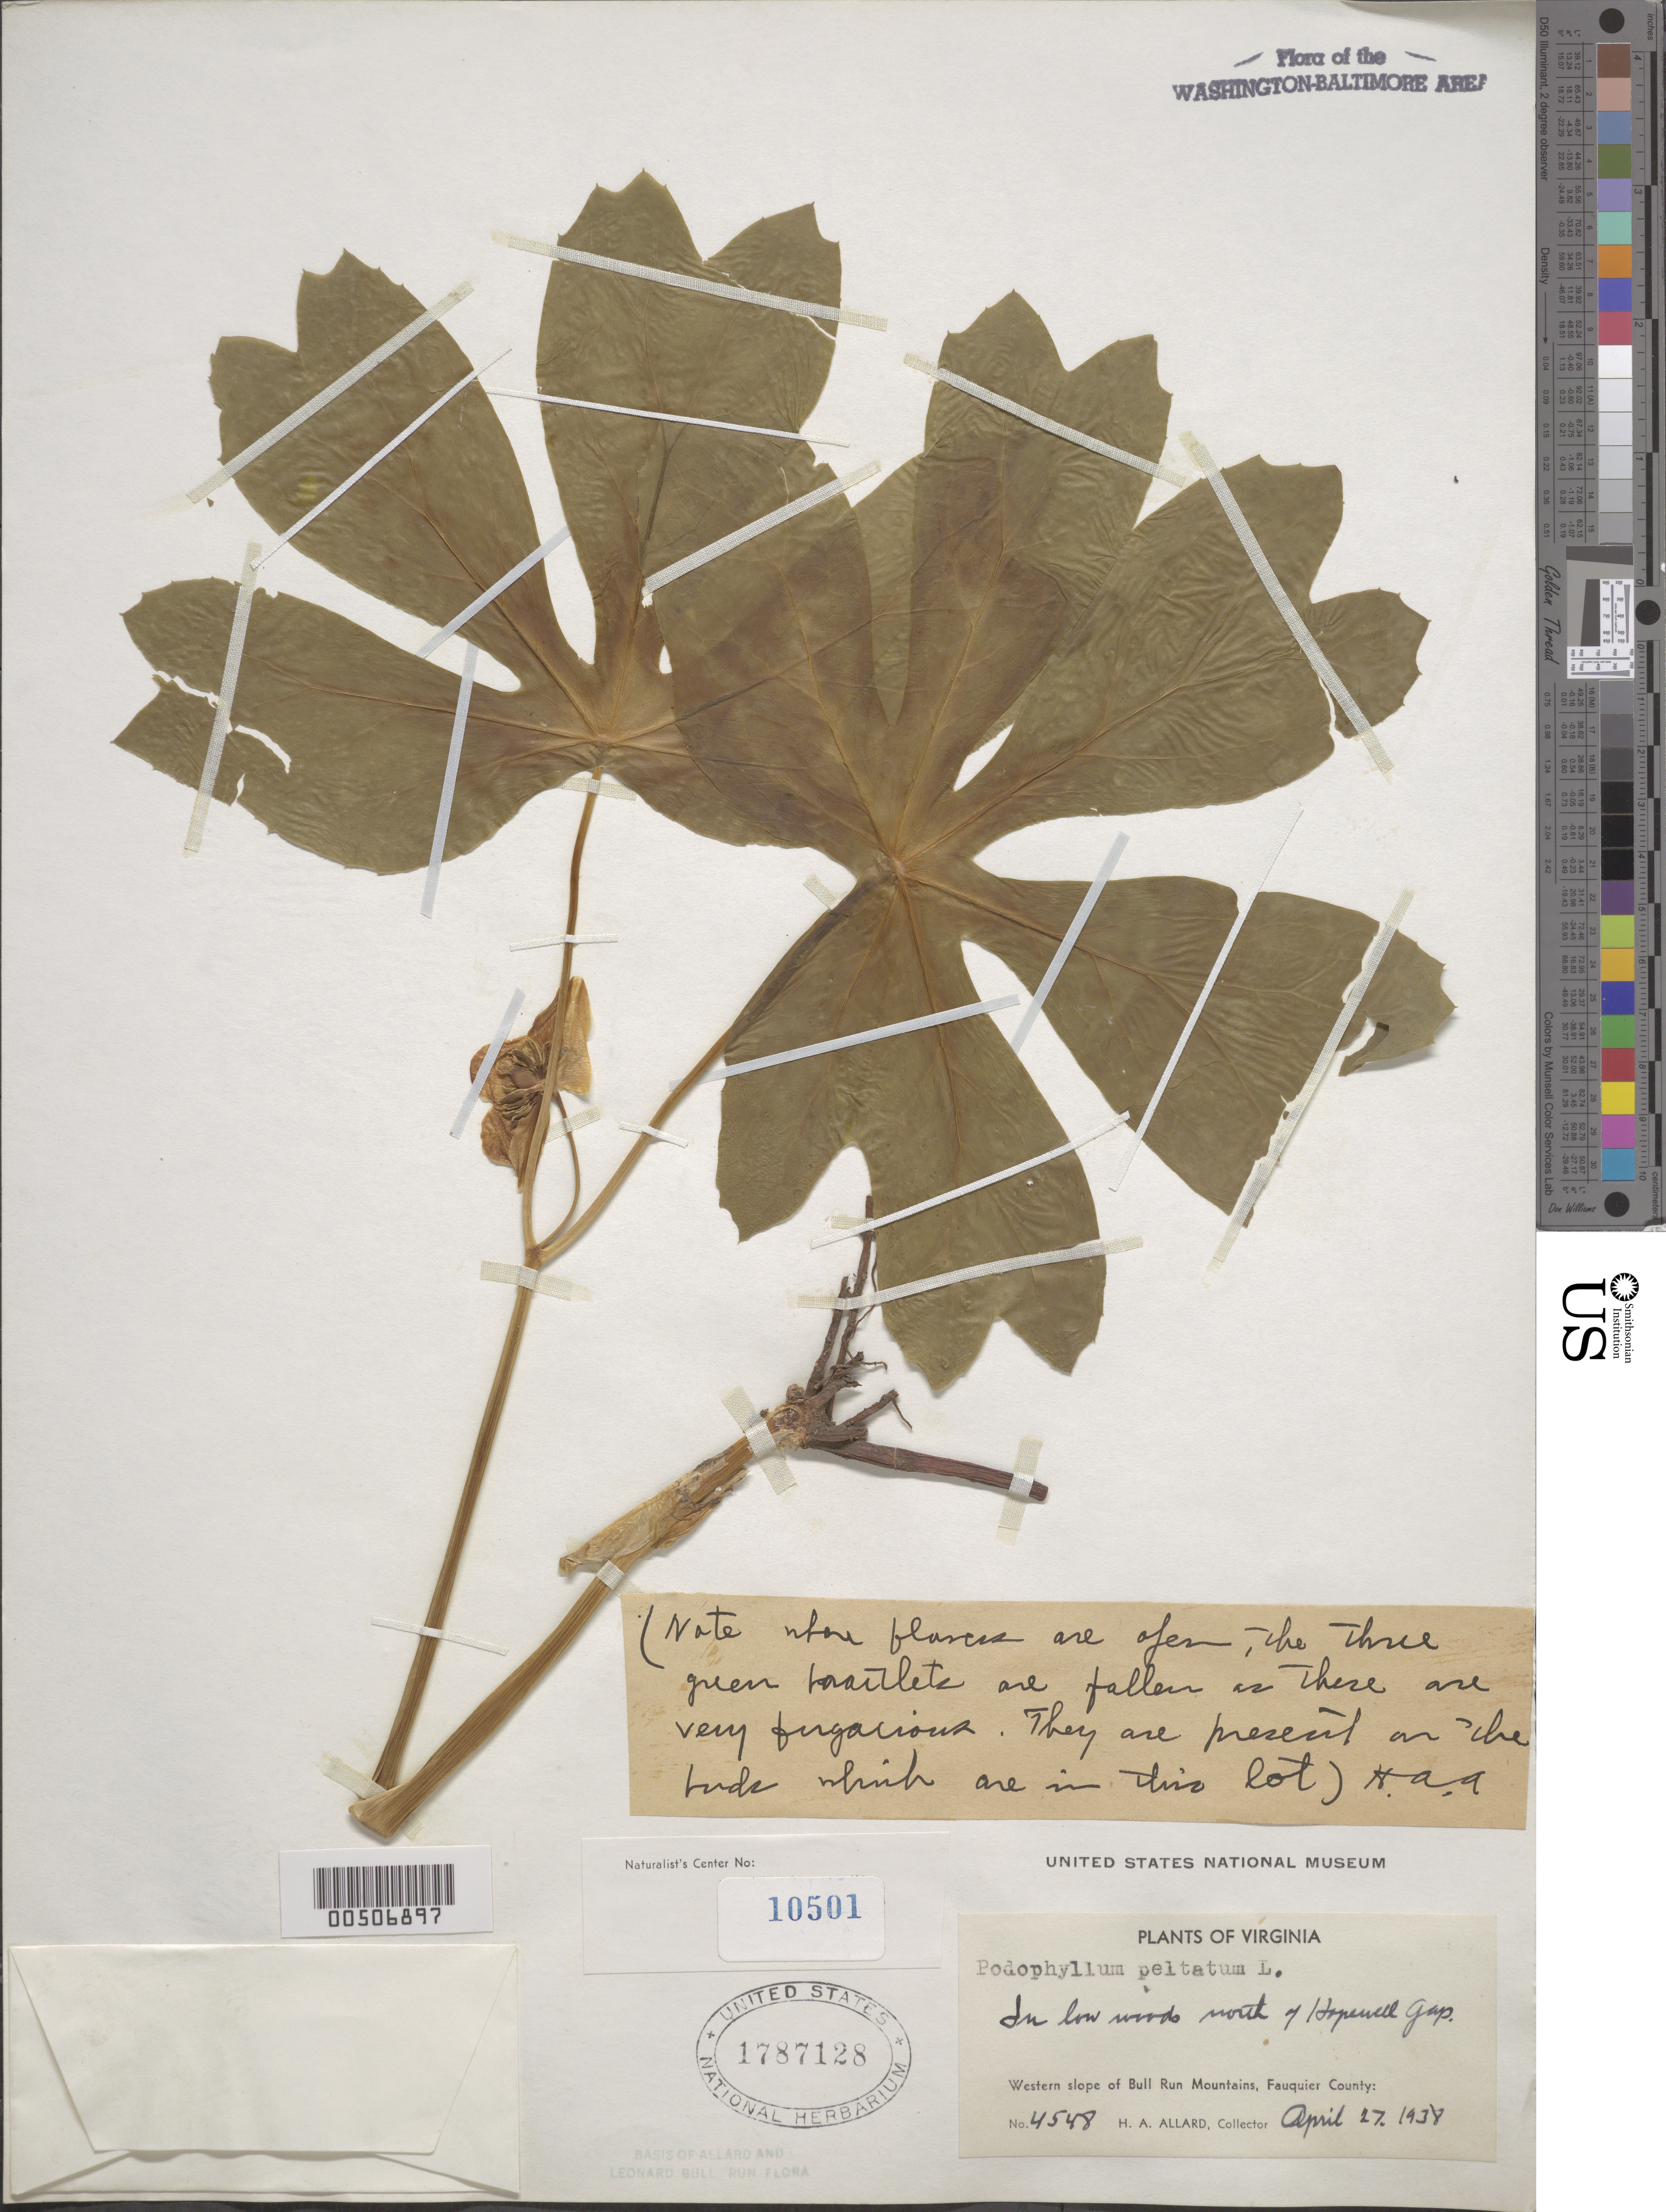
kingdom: Plantae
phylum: Tracheophyta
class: Magnoliopsida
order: Ranunculales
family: Berberidaceae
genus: Podophyllum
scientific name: Podophyllum peltatum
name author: L.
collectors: H. A. Allard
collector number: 4548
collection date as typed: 27 Apr 1938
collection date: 1938-04-27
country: United States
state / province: Virginia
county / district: Fauquier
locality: N of Hopewell Gap, western slope of Bull Run Mts.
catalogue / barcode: US 1787128